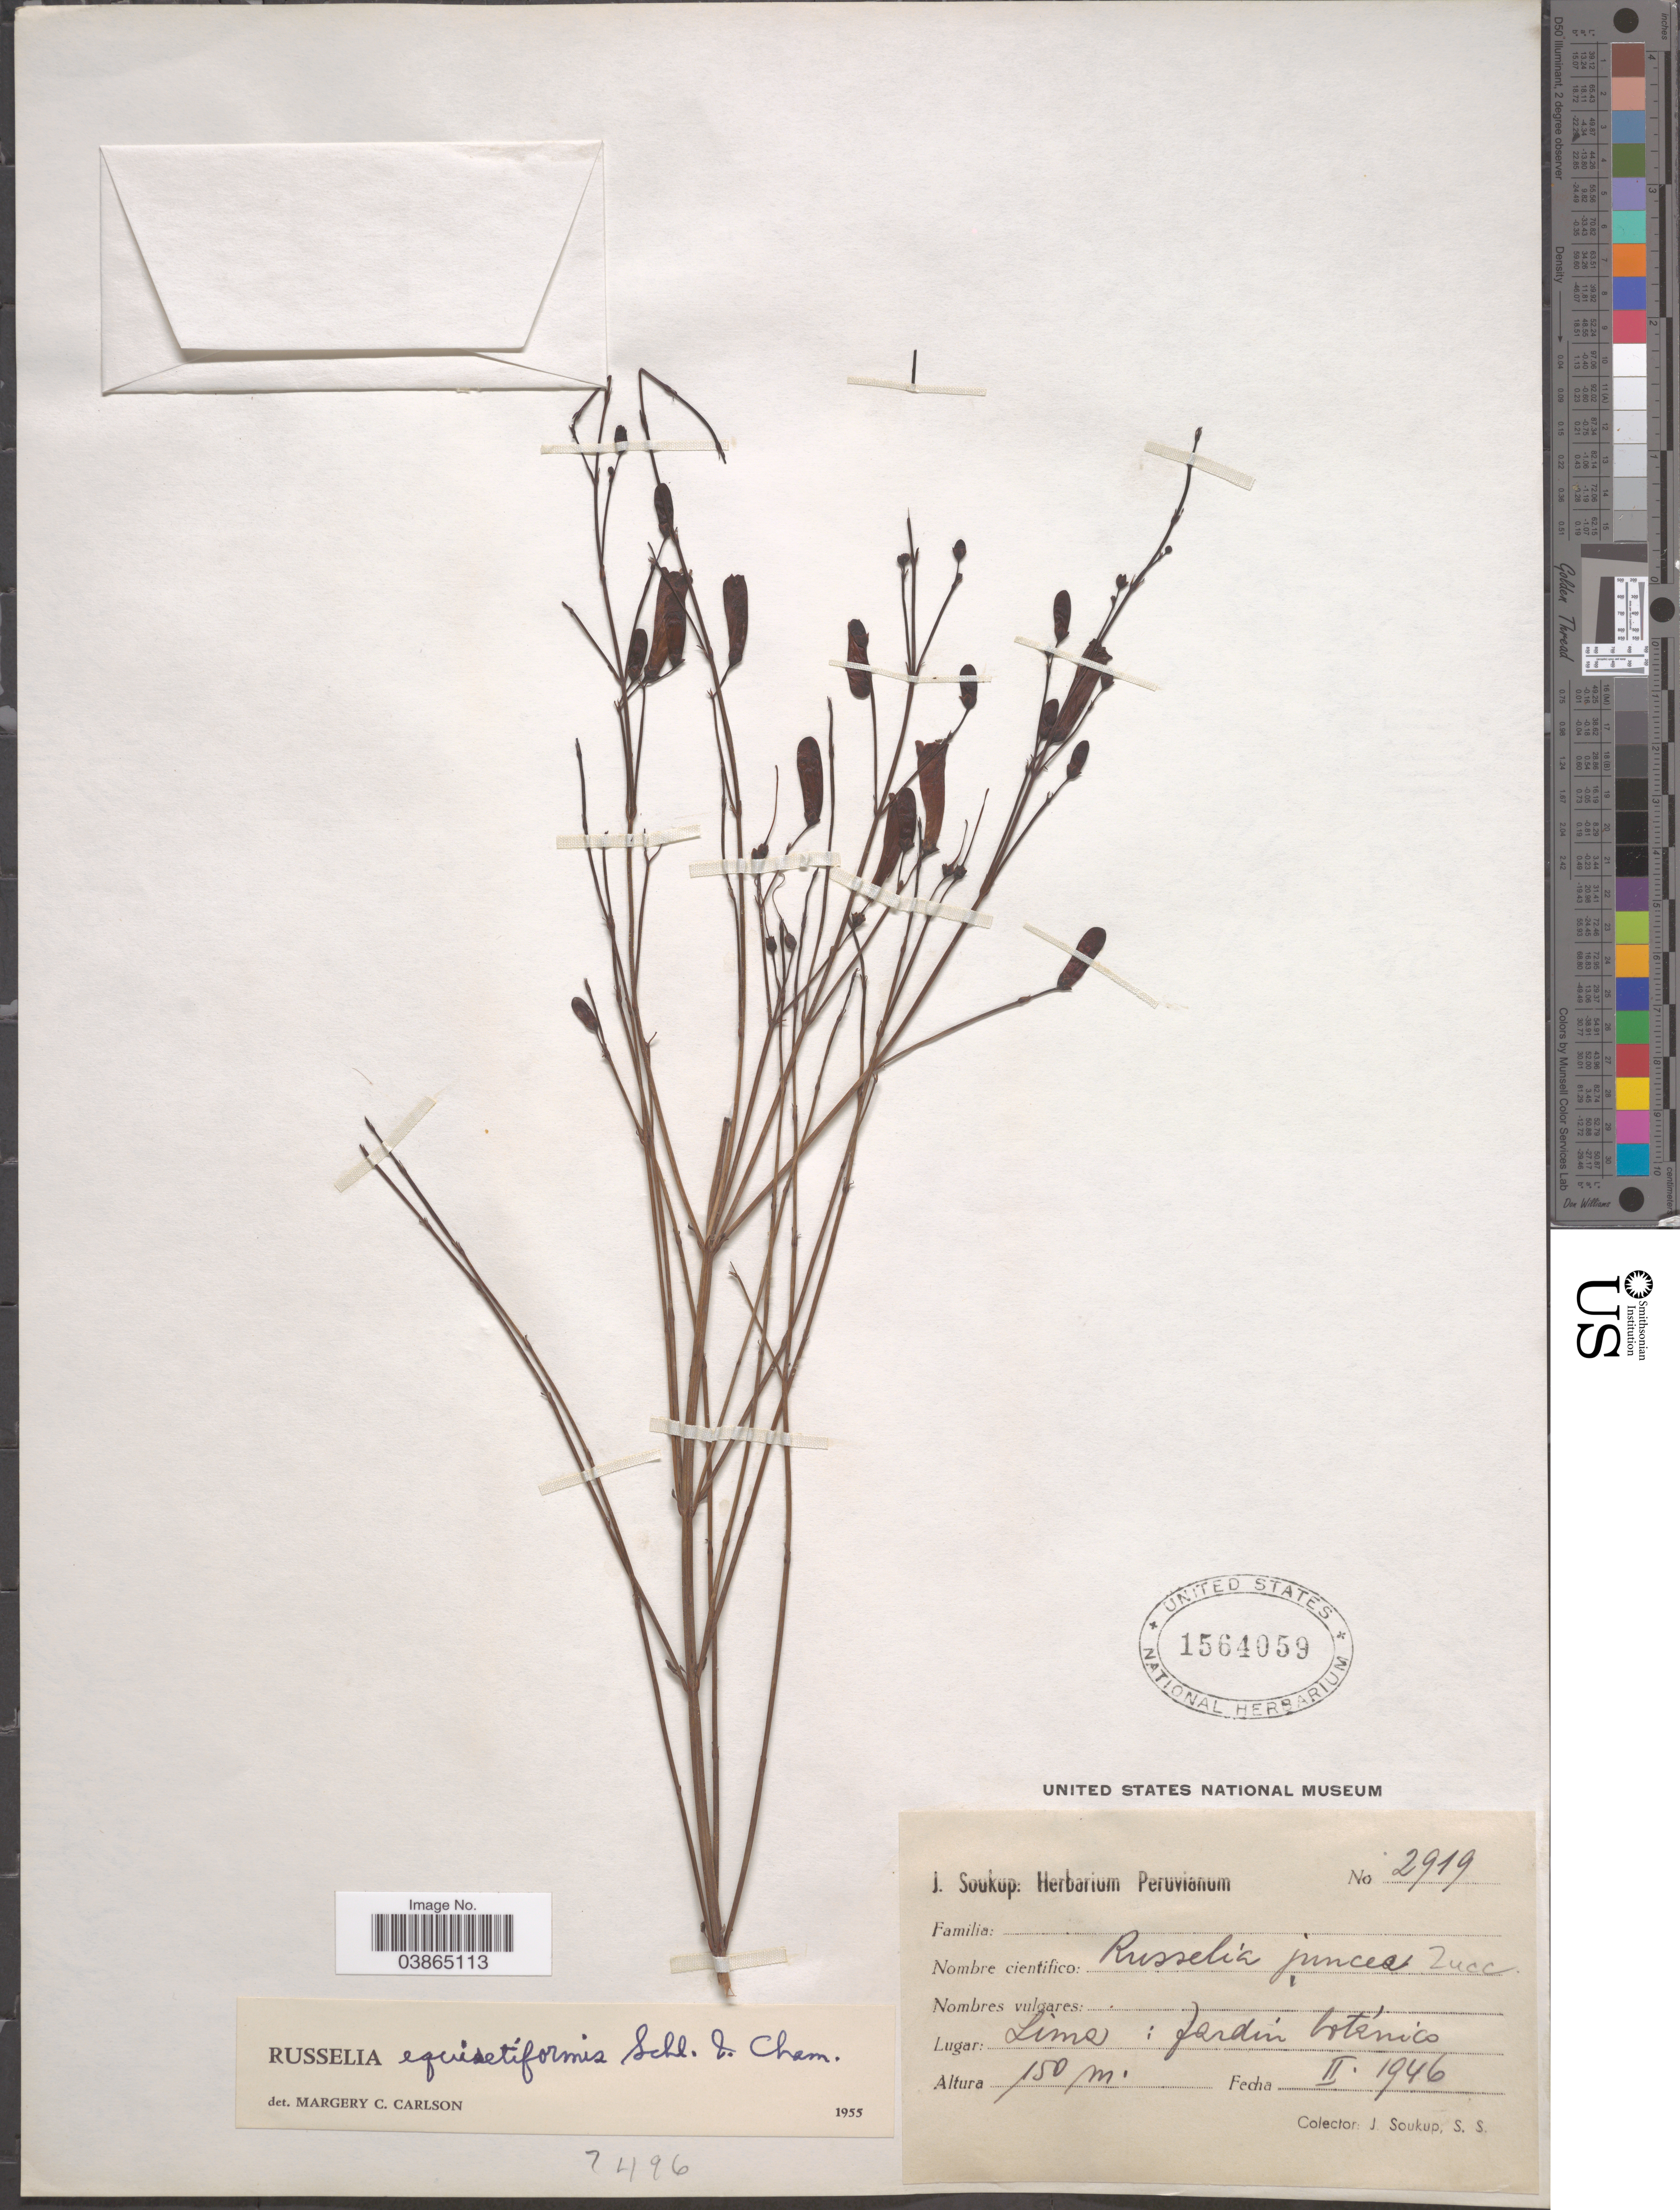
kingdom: Plantae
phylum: Tracheophyta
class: Magnoliopsida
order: Lamiales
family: Plantaginaceae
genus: Russelia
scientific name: Russelia juncea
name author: Zucc.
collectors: J. Soukup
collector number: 2919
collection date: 1946-02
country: Peru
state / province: Lima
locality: Jardin botánico.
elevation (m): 150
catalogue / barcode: US 1564059